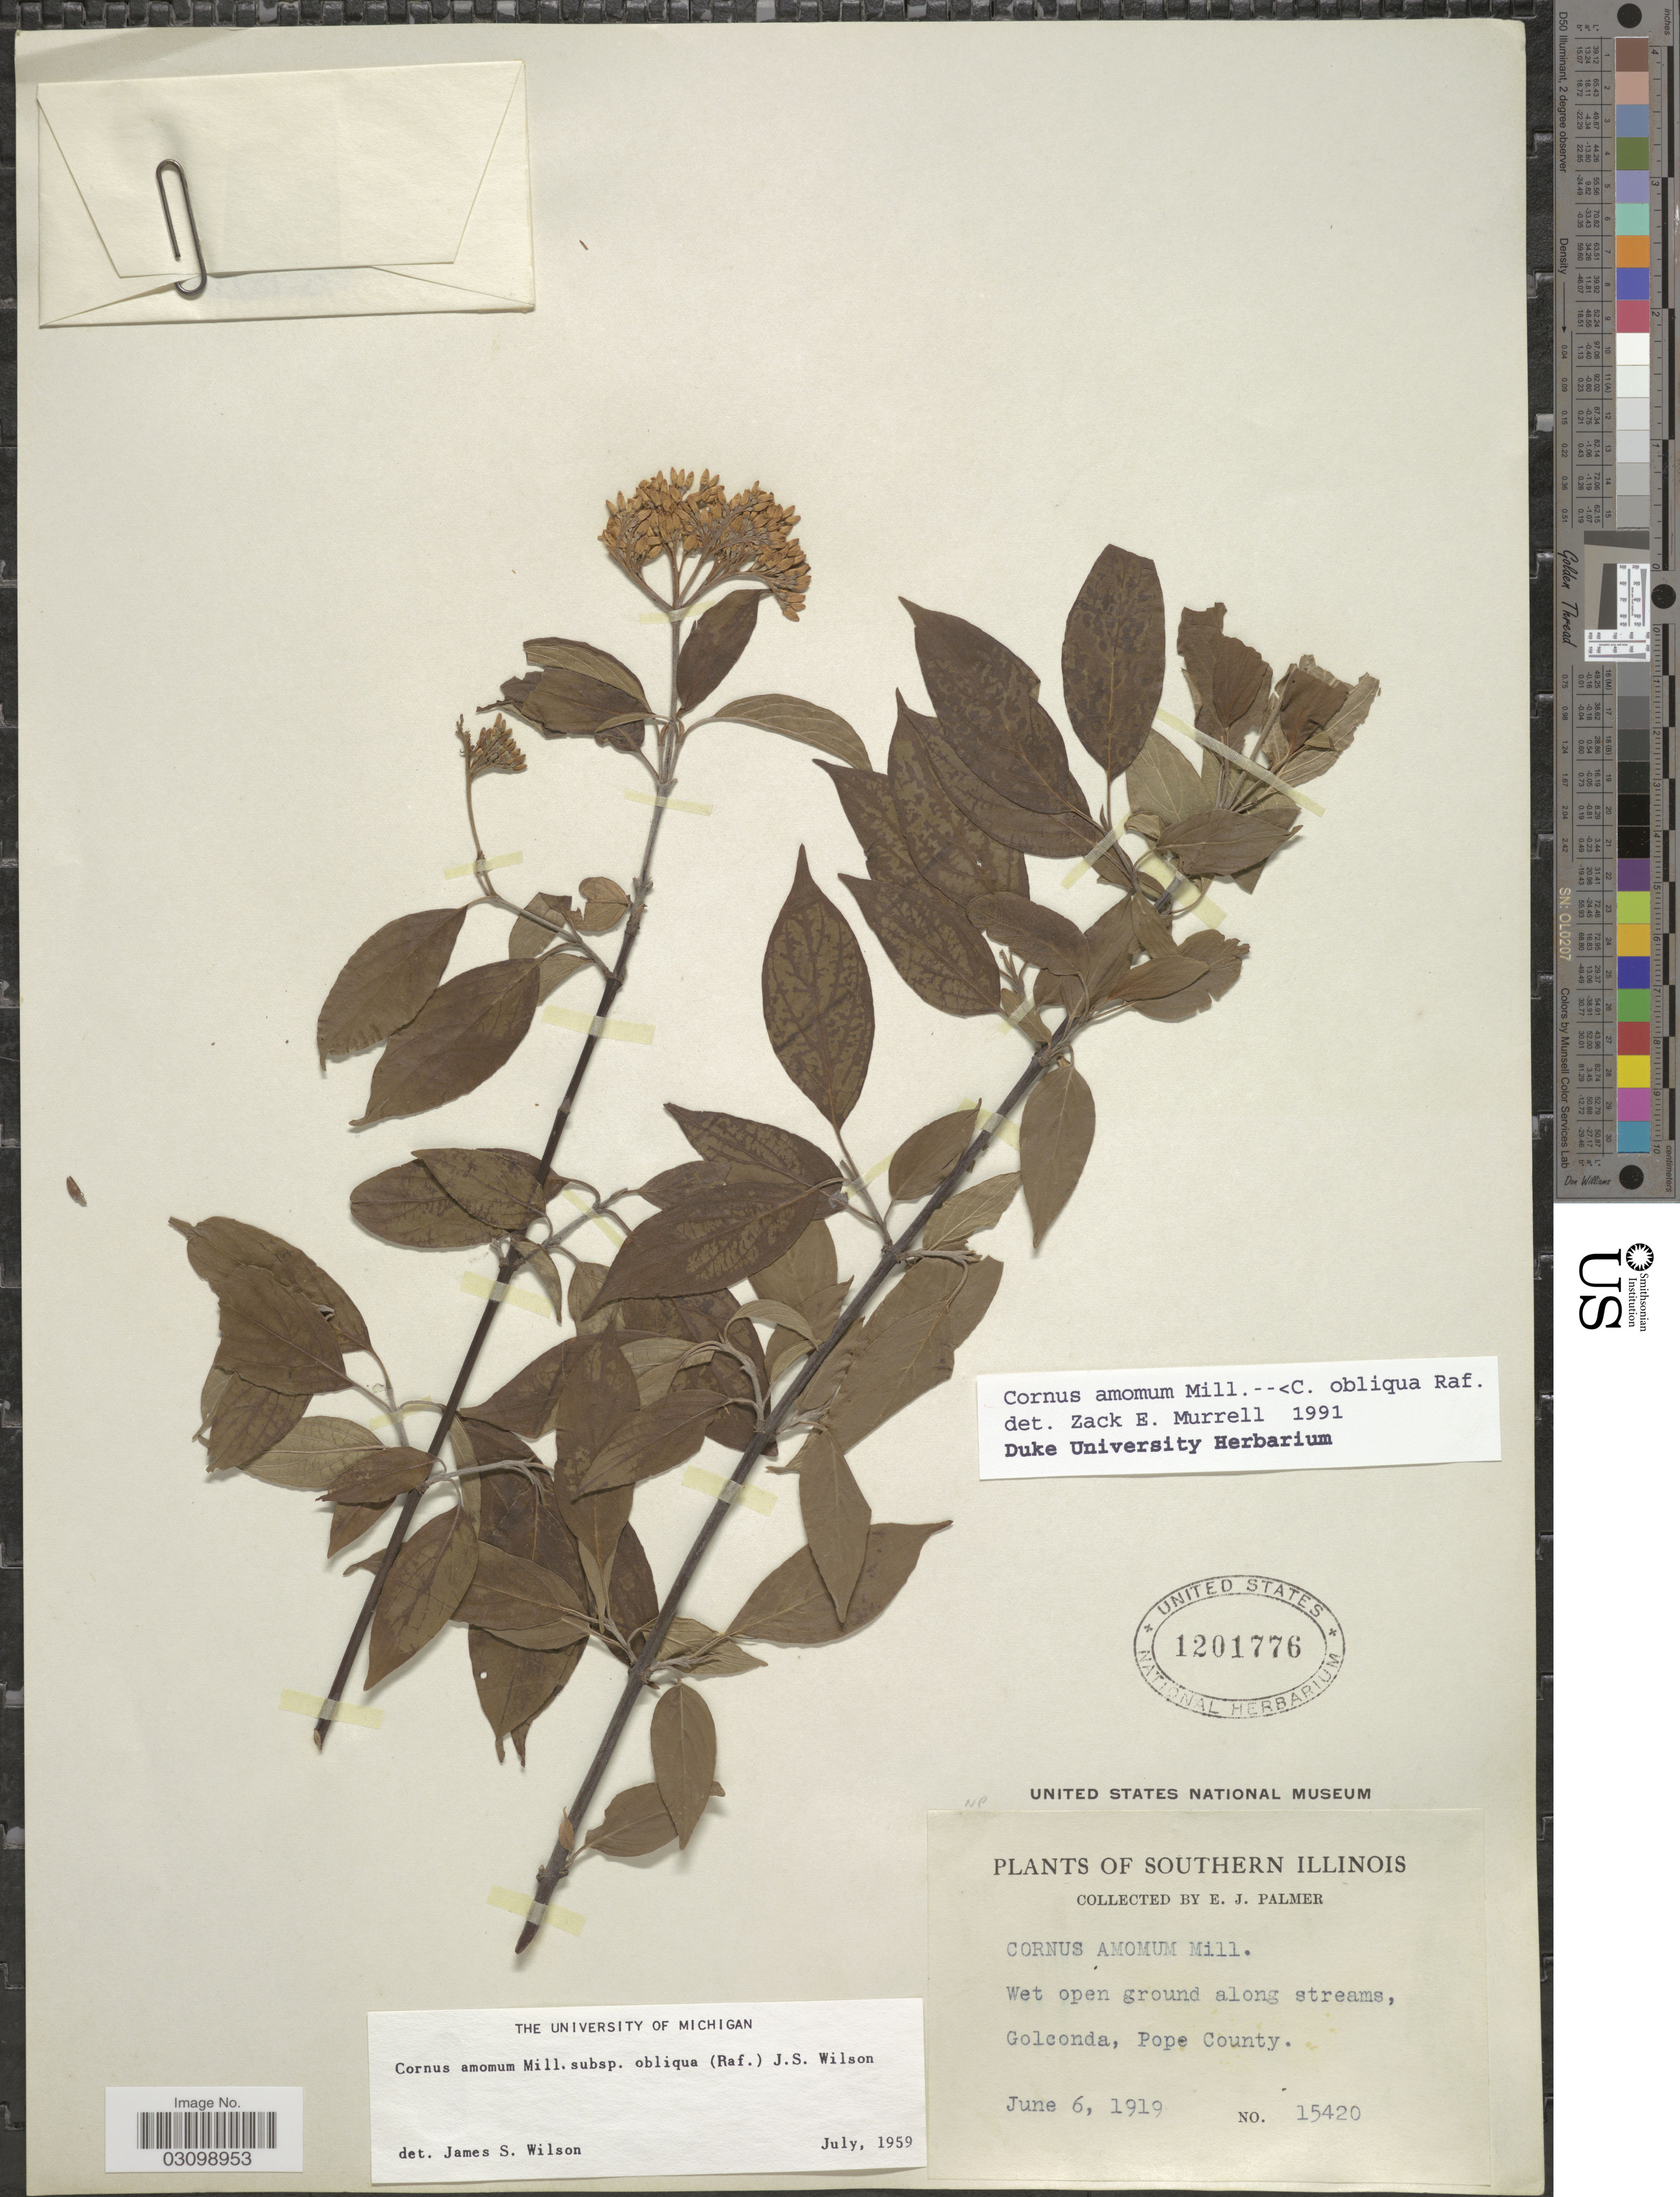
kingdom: Plantae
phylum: Tracheophyta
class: Magnoliopsida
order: Cornales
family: Cornaceae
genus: Cornus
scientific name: Cornus sp.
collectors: E. J. Palmer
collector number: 15420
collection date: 1919-06-06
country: United States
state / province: Illinois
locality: Southern Illinois, Golconda, Pope County.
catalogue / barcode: US 1201776